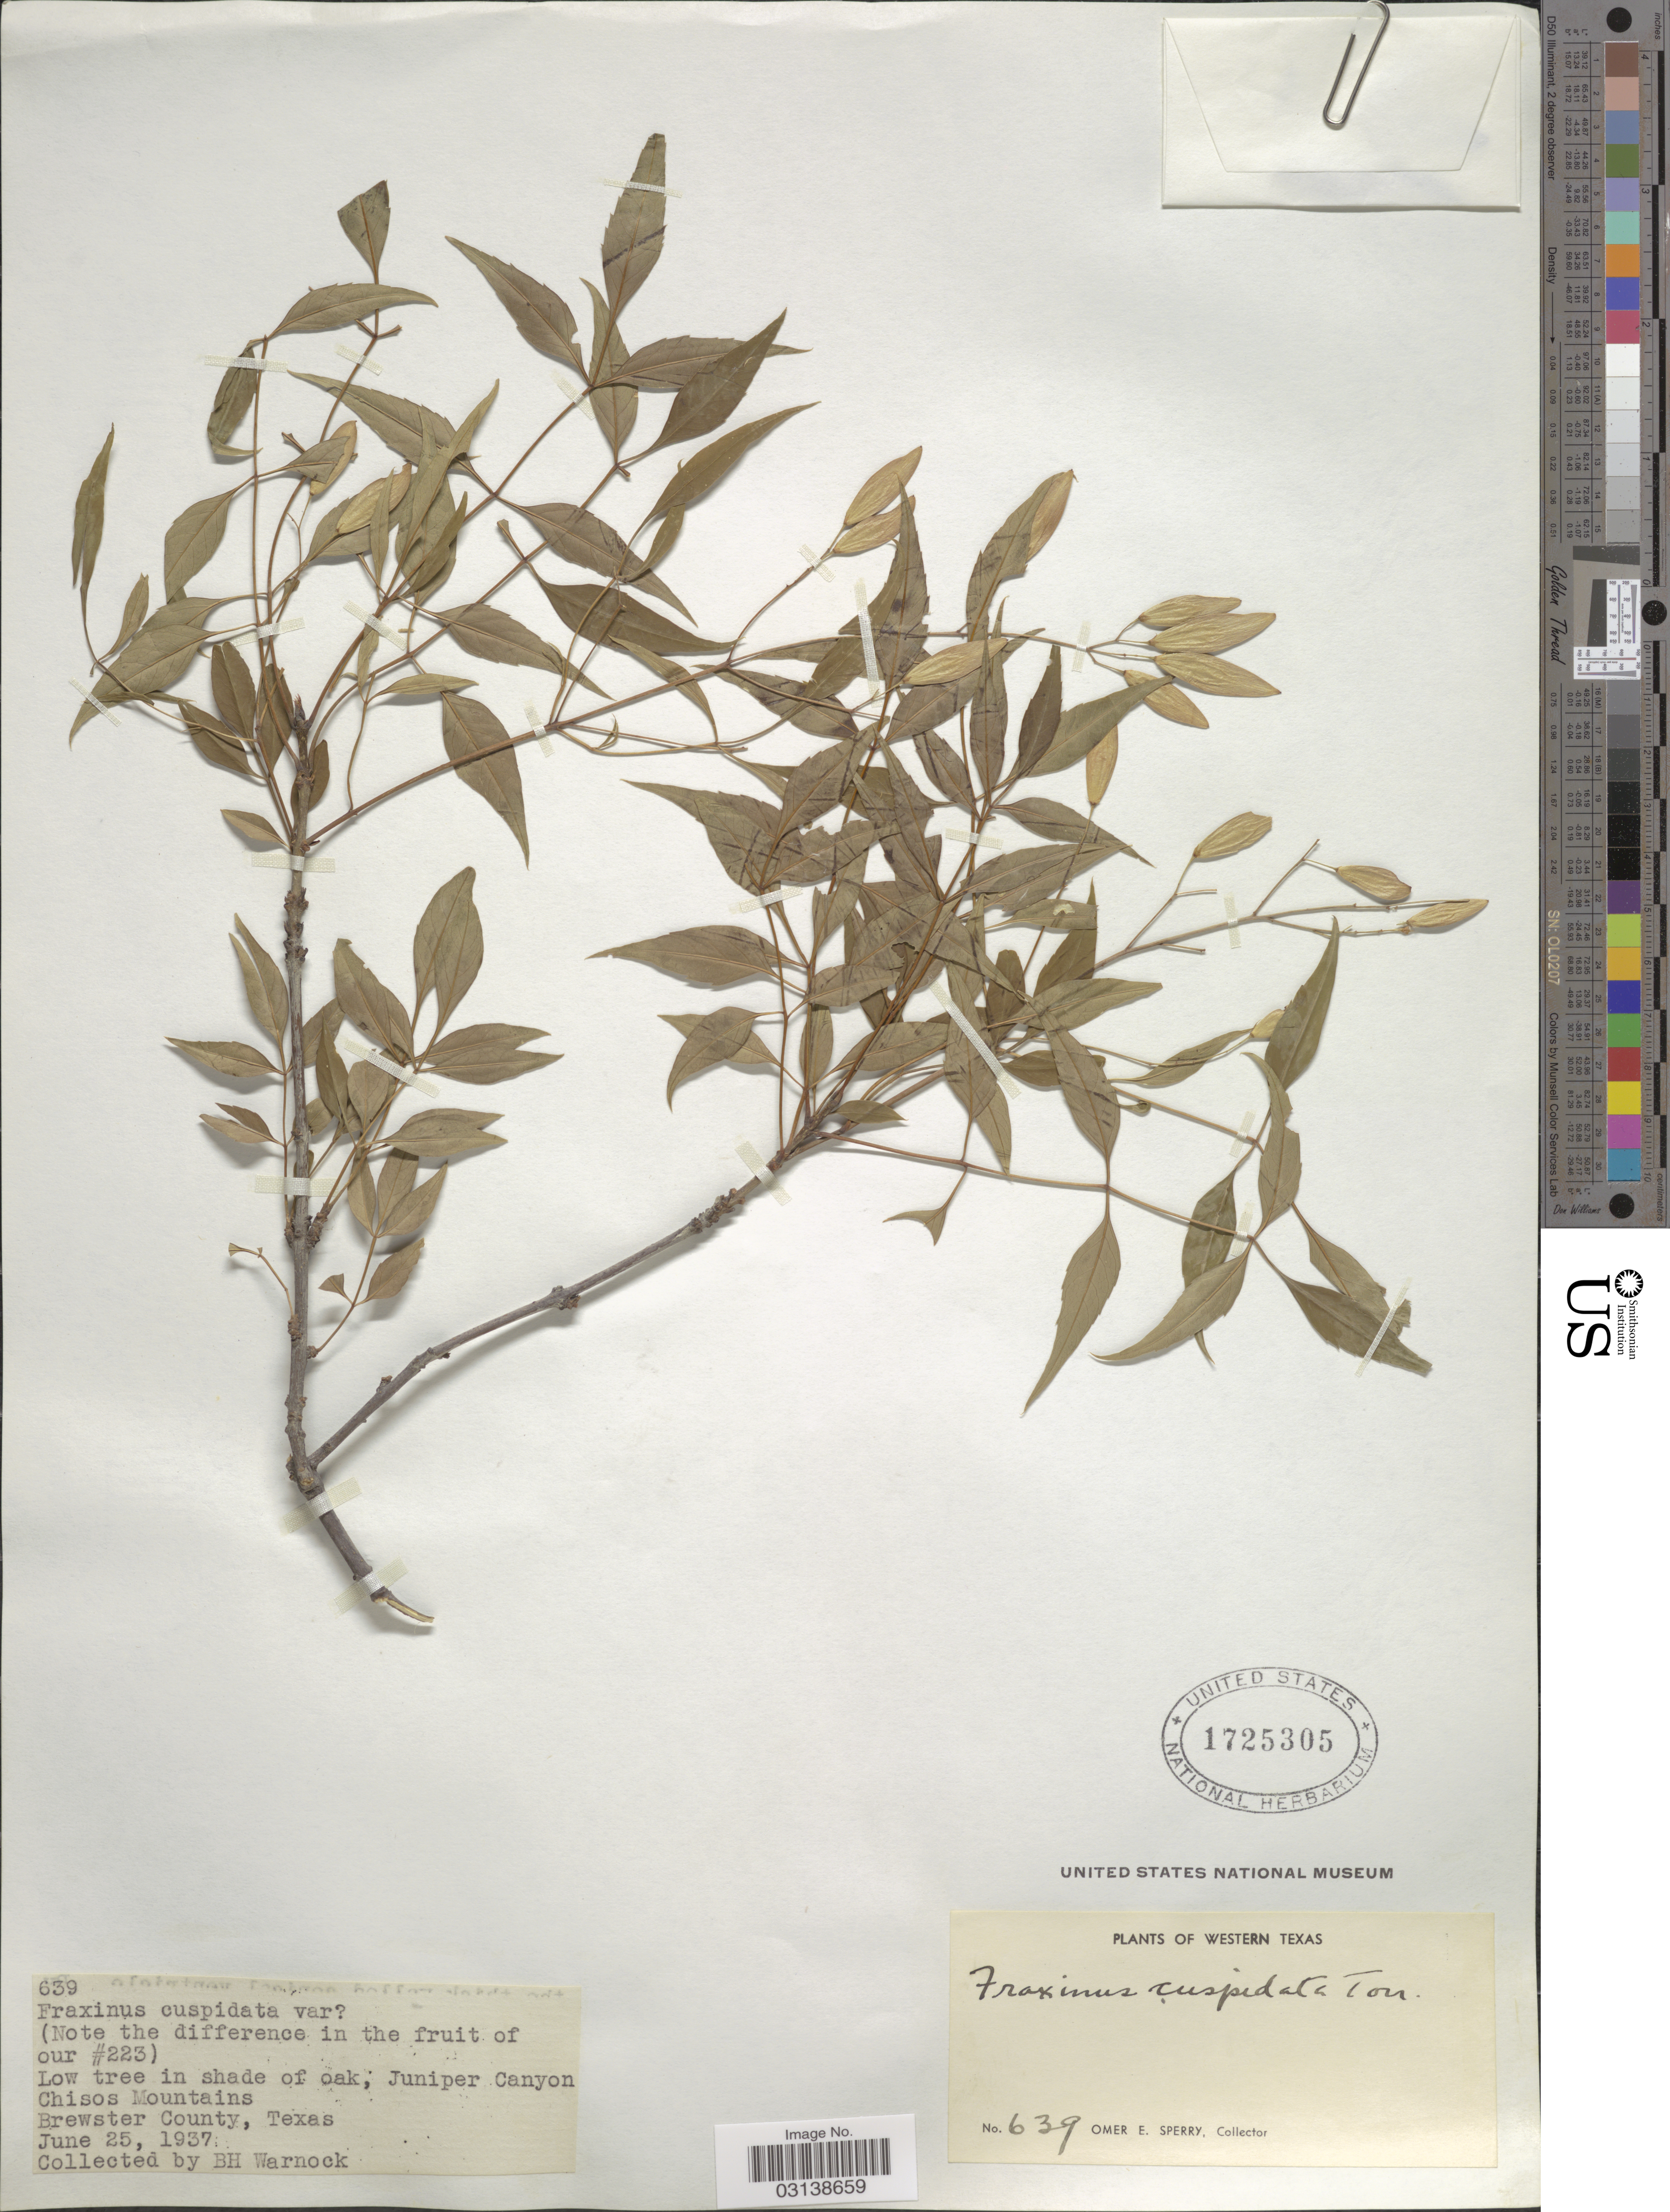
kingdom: Plantae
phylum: Tracheophyta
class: Magnoliopsida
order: Lamiales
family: Oleaceae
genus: Fraxinus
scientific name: Fraxinus cuspidata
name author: Torr.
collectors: B. H. Warnock & O. E. Sperry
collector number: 639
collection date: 1937-06-25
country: United States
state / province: Texas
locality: Western Texas. Juniper Canyon, Chisos Mountains, Brewster County.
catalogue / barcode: US 1725305